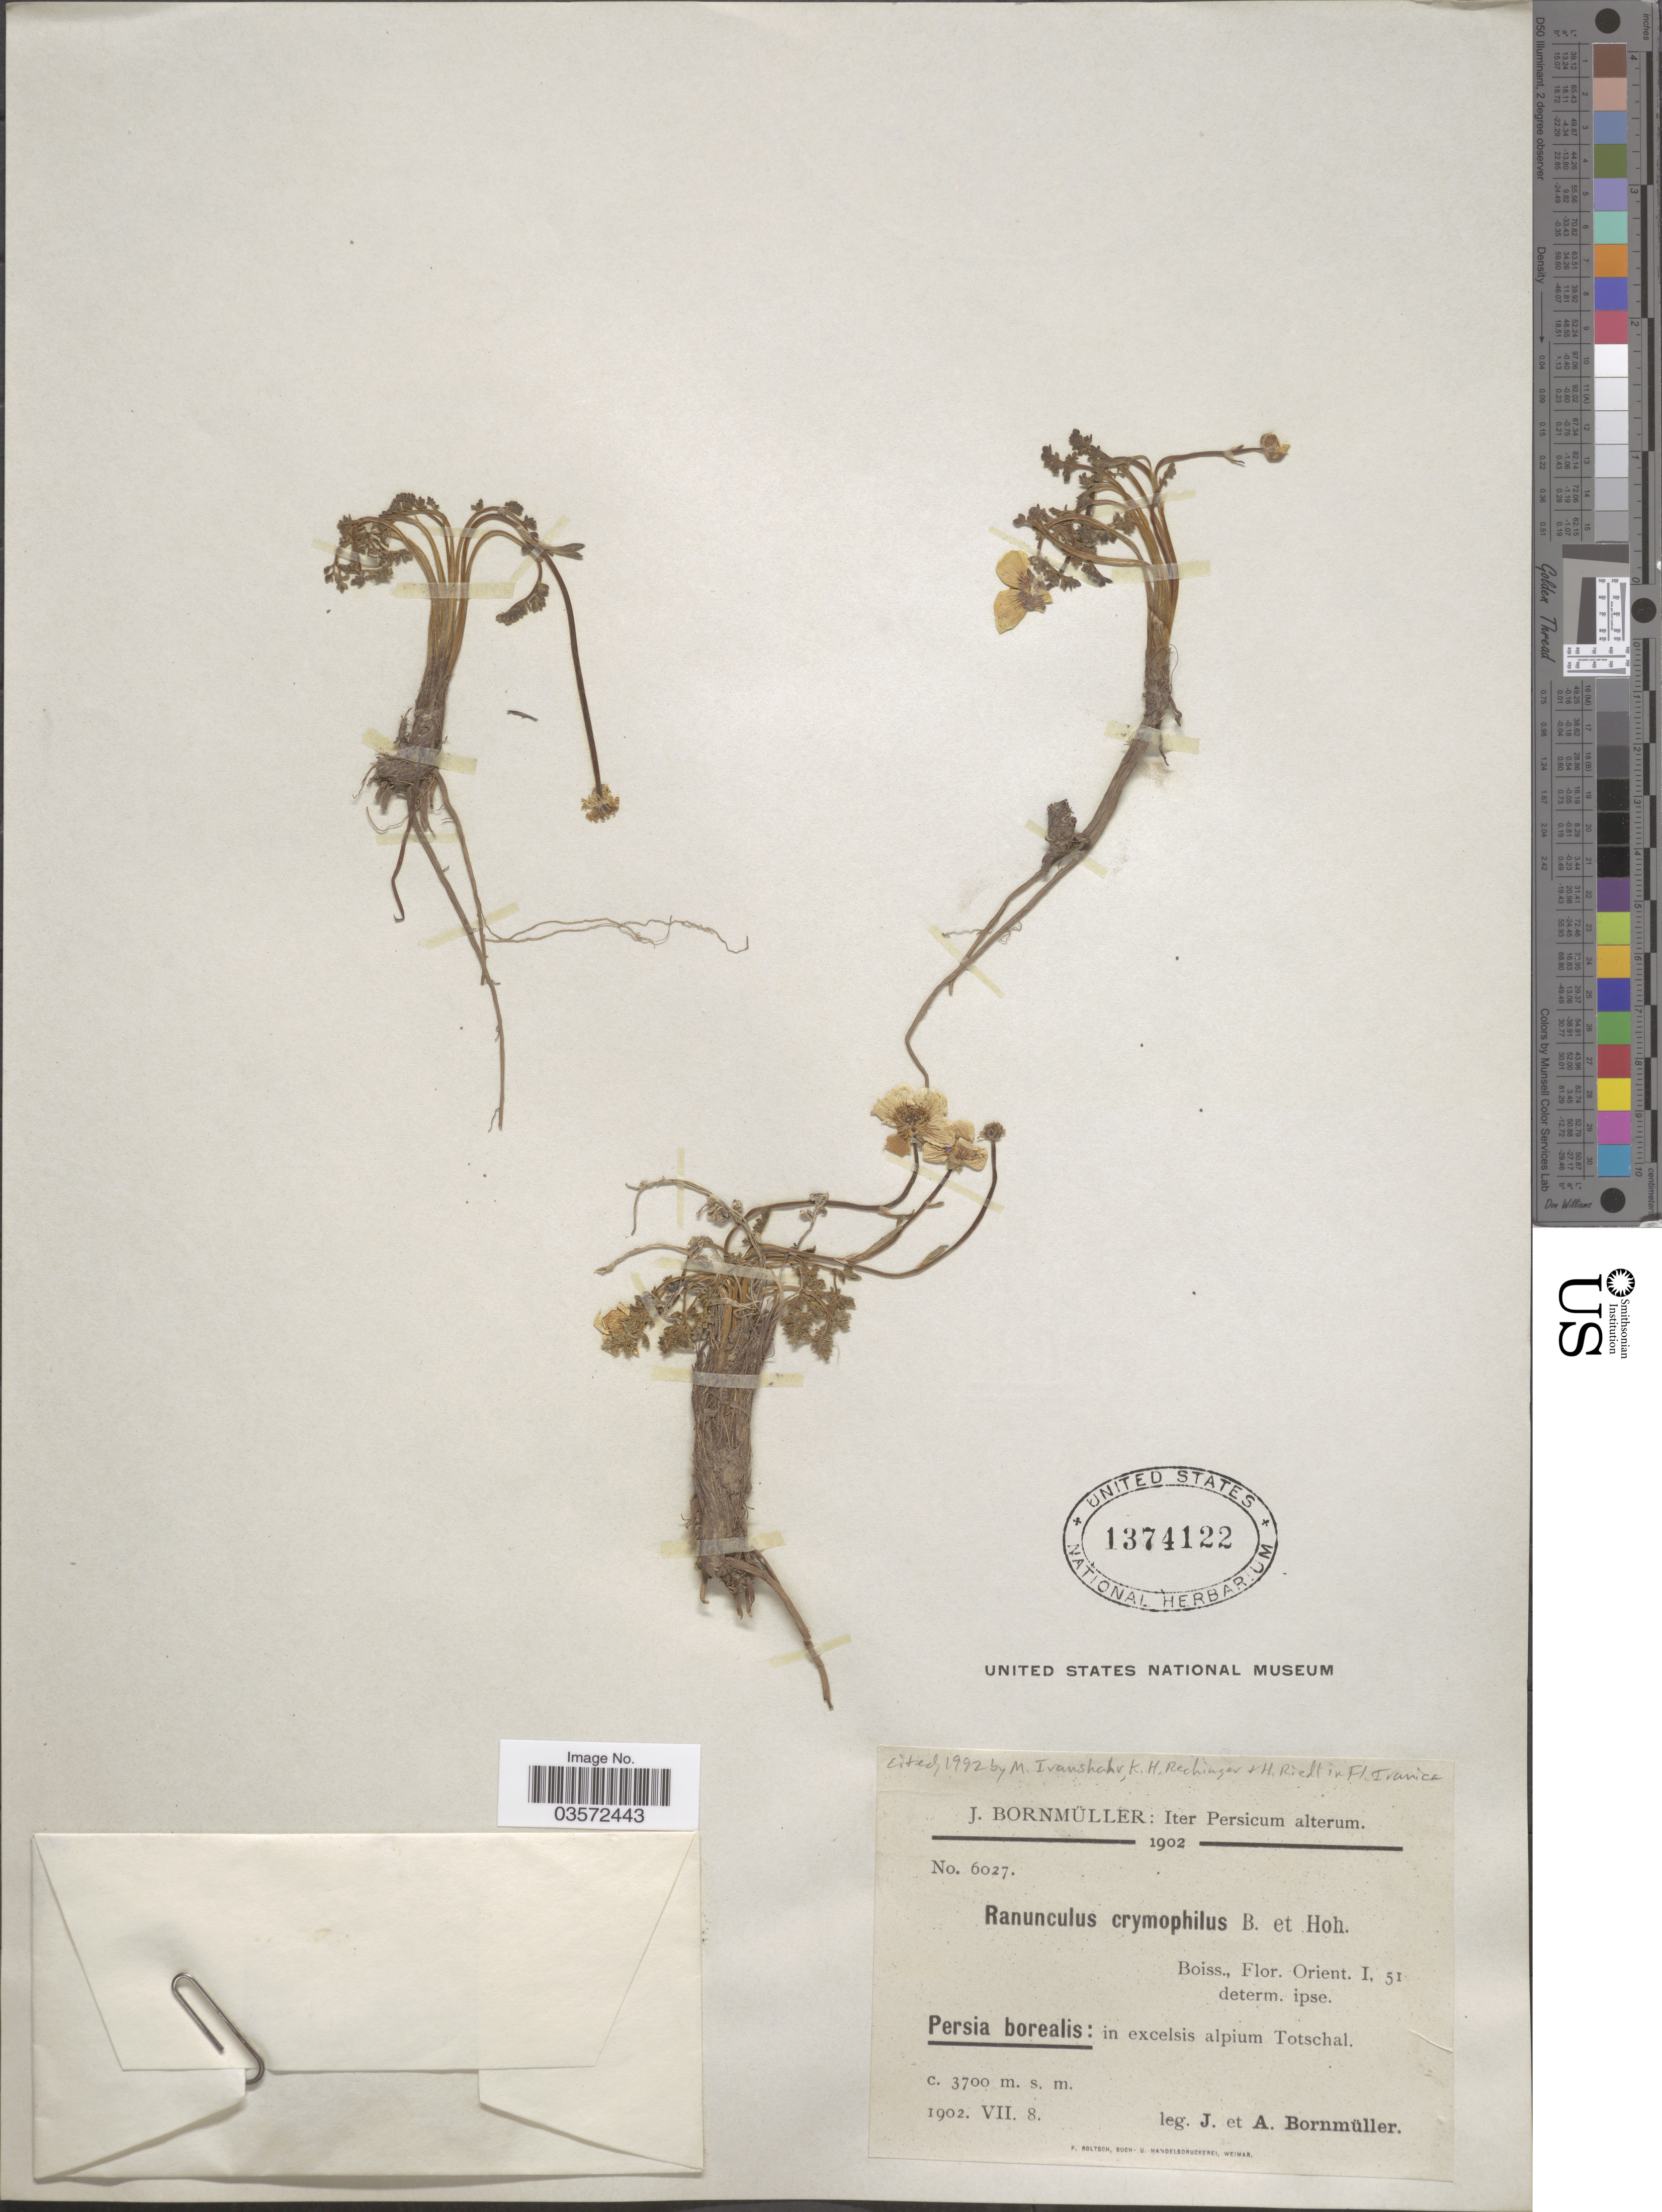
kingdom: Plantae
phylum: Tracheophyta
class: Magnoliopsida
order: Ranunculales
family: Ranunculaceae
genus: Ranunculus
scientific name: Ranunculus crymophilus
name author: Boiss. & Hohen.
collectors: J. Bornmüller & A. Bornmüller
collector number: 6027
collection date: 1902-07-08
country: Iran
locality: Persia borealis: in excelsis alpium Totschal.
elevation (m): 3700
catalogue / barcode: US 1374122